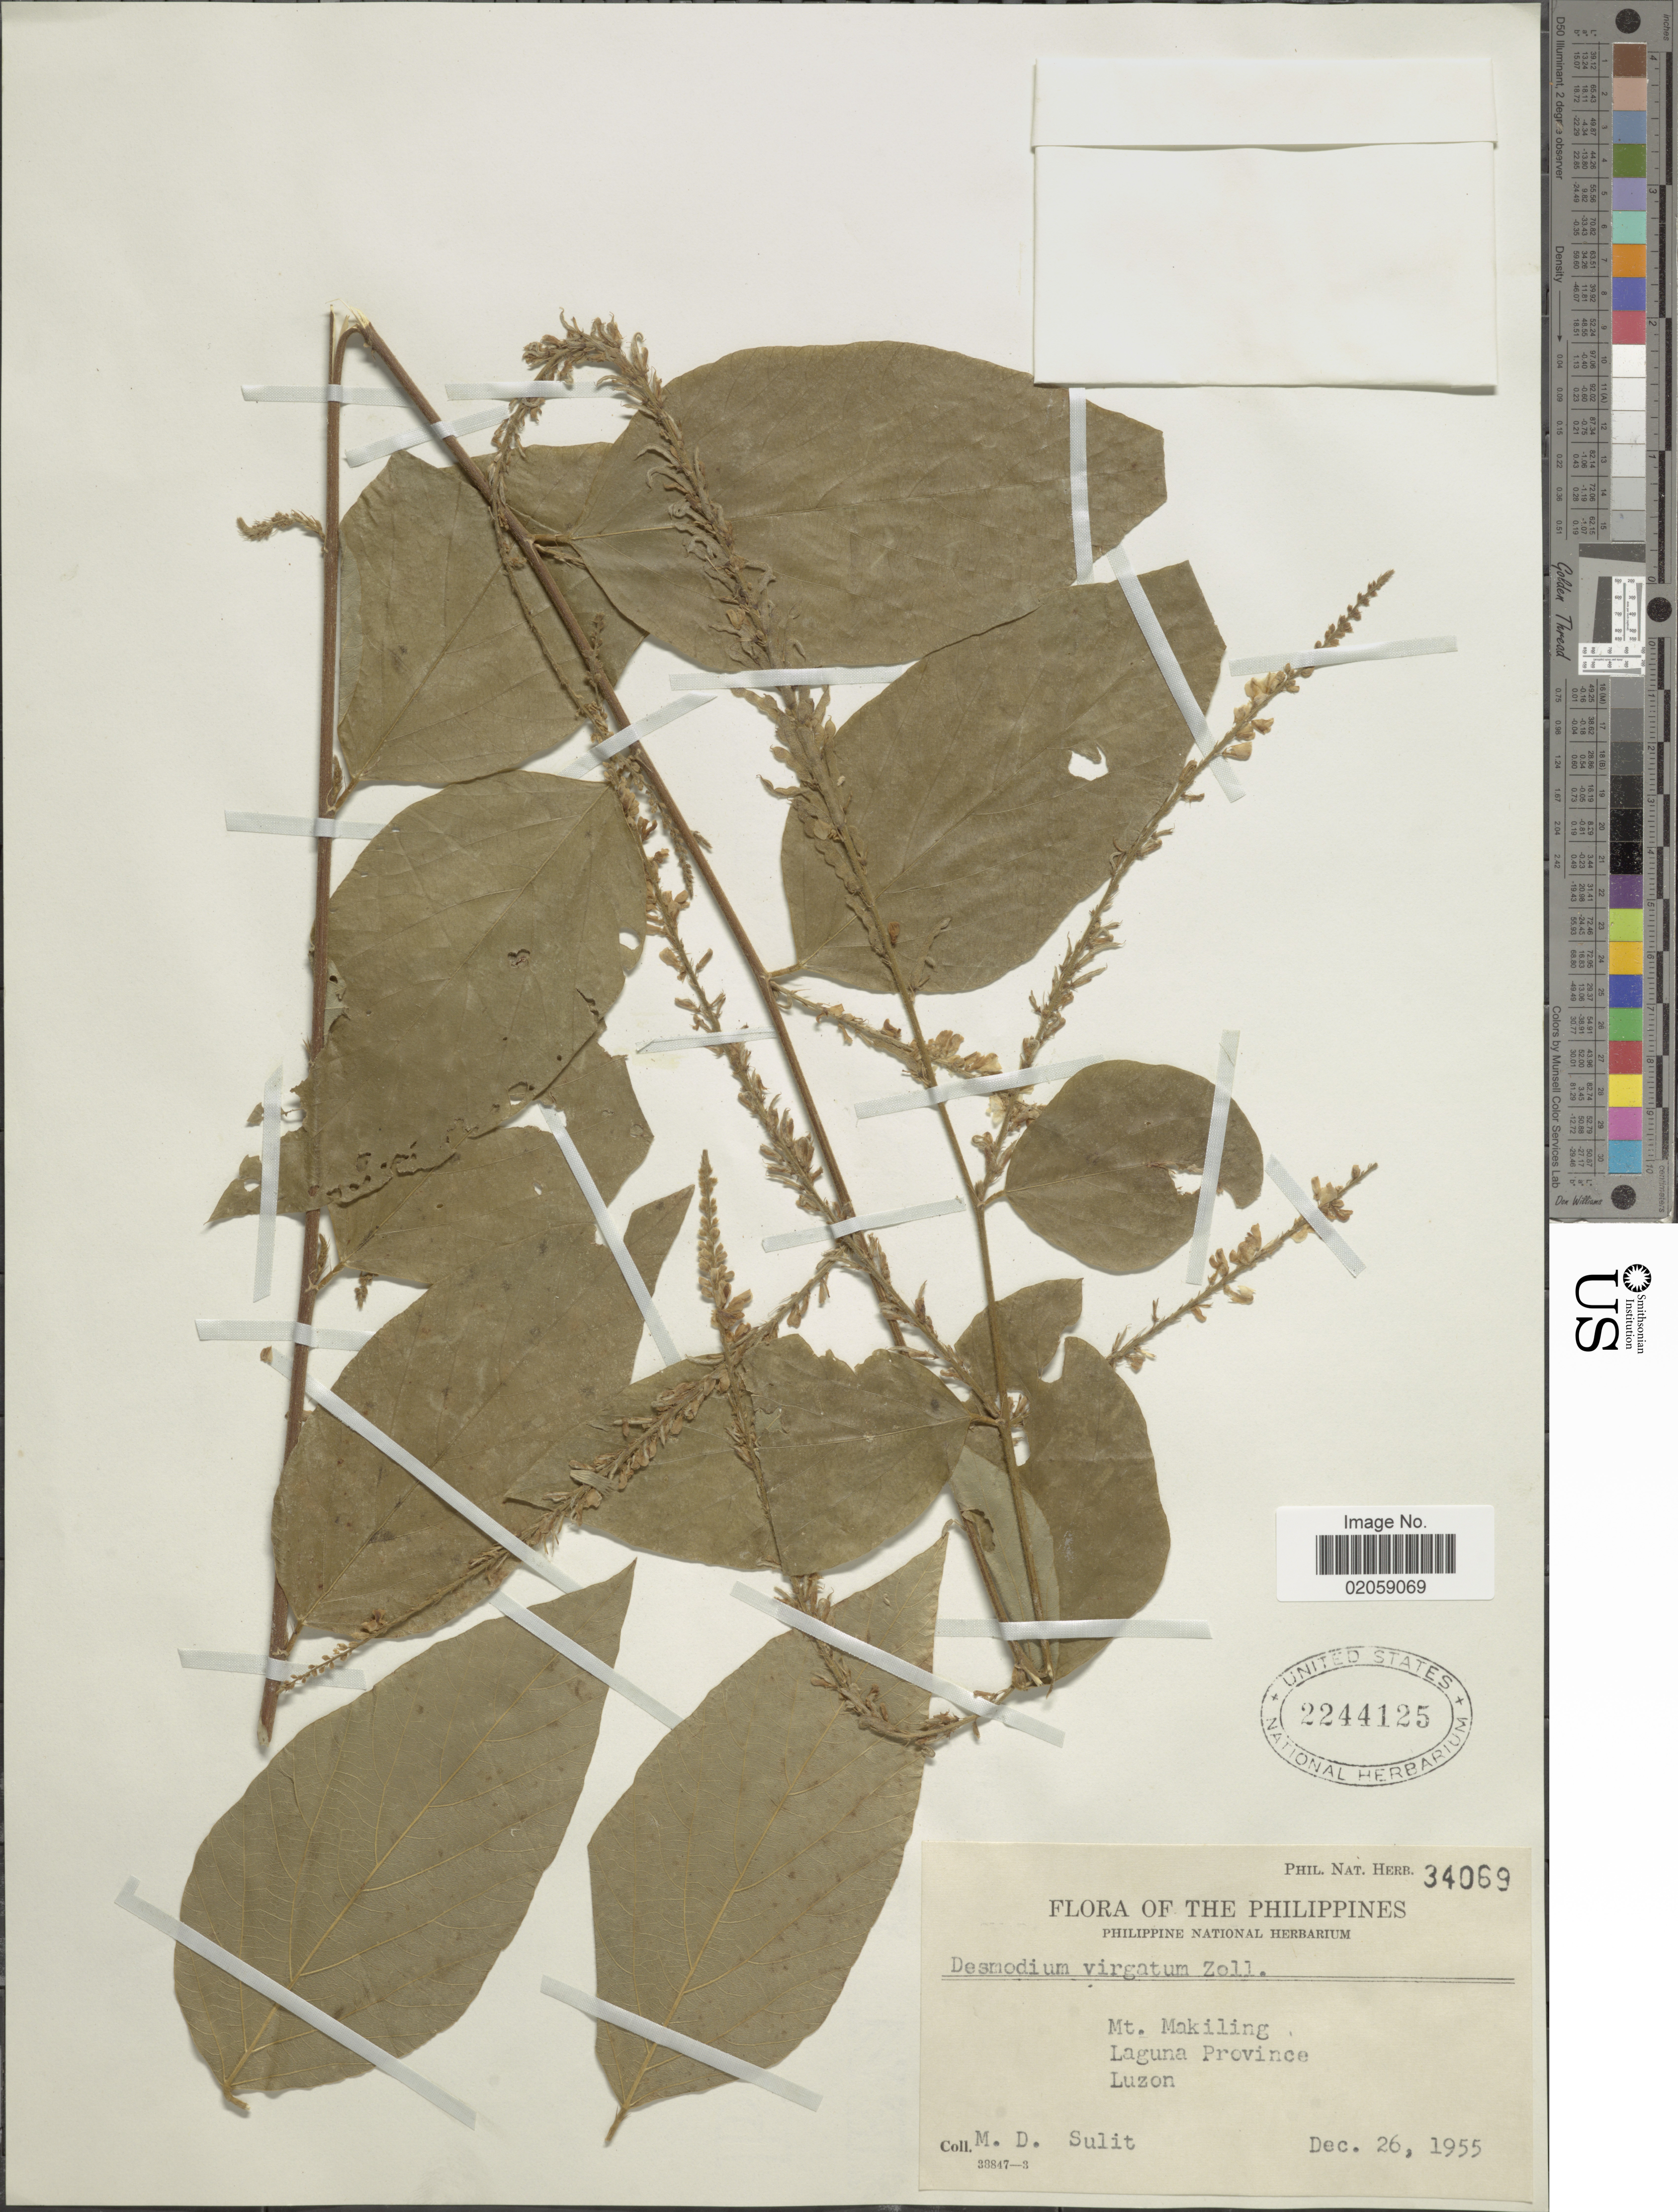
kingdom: Plantae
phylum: Tracheophyta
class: Magnoliopsida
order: Fabales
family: Fabaceae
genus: Desmodium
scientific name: Desmodium virgatum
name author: Desv.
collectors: M. Sulit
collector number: Phil. Nat. Herb. 34069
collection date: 1955-12-26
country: Philippines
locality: Mt. Makiling. Laguna Province. Luzon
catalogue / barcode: US 2244125